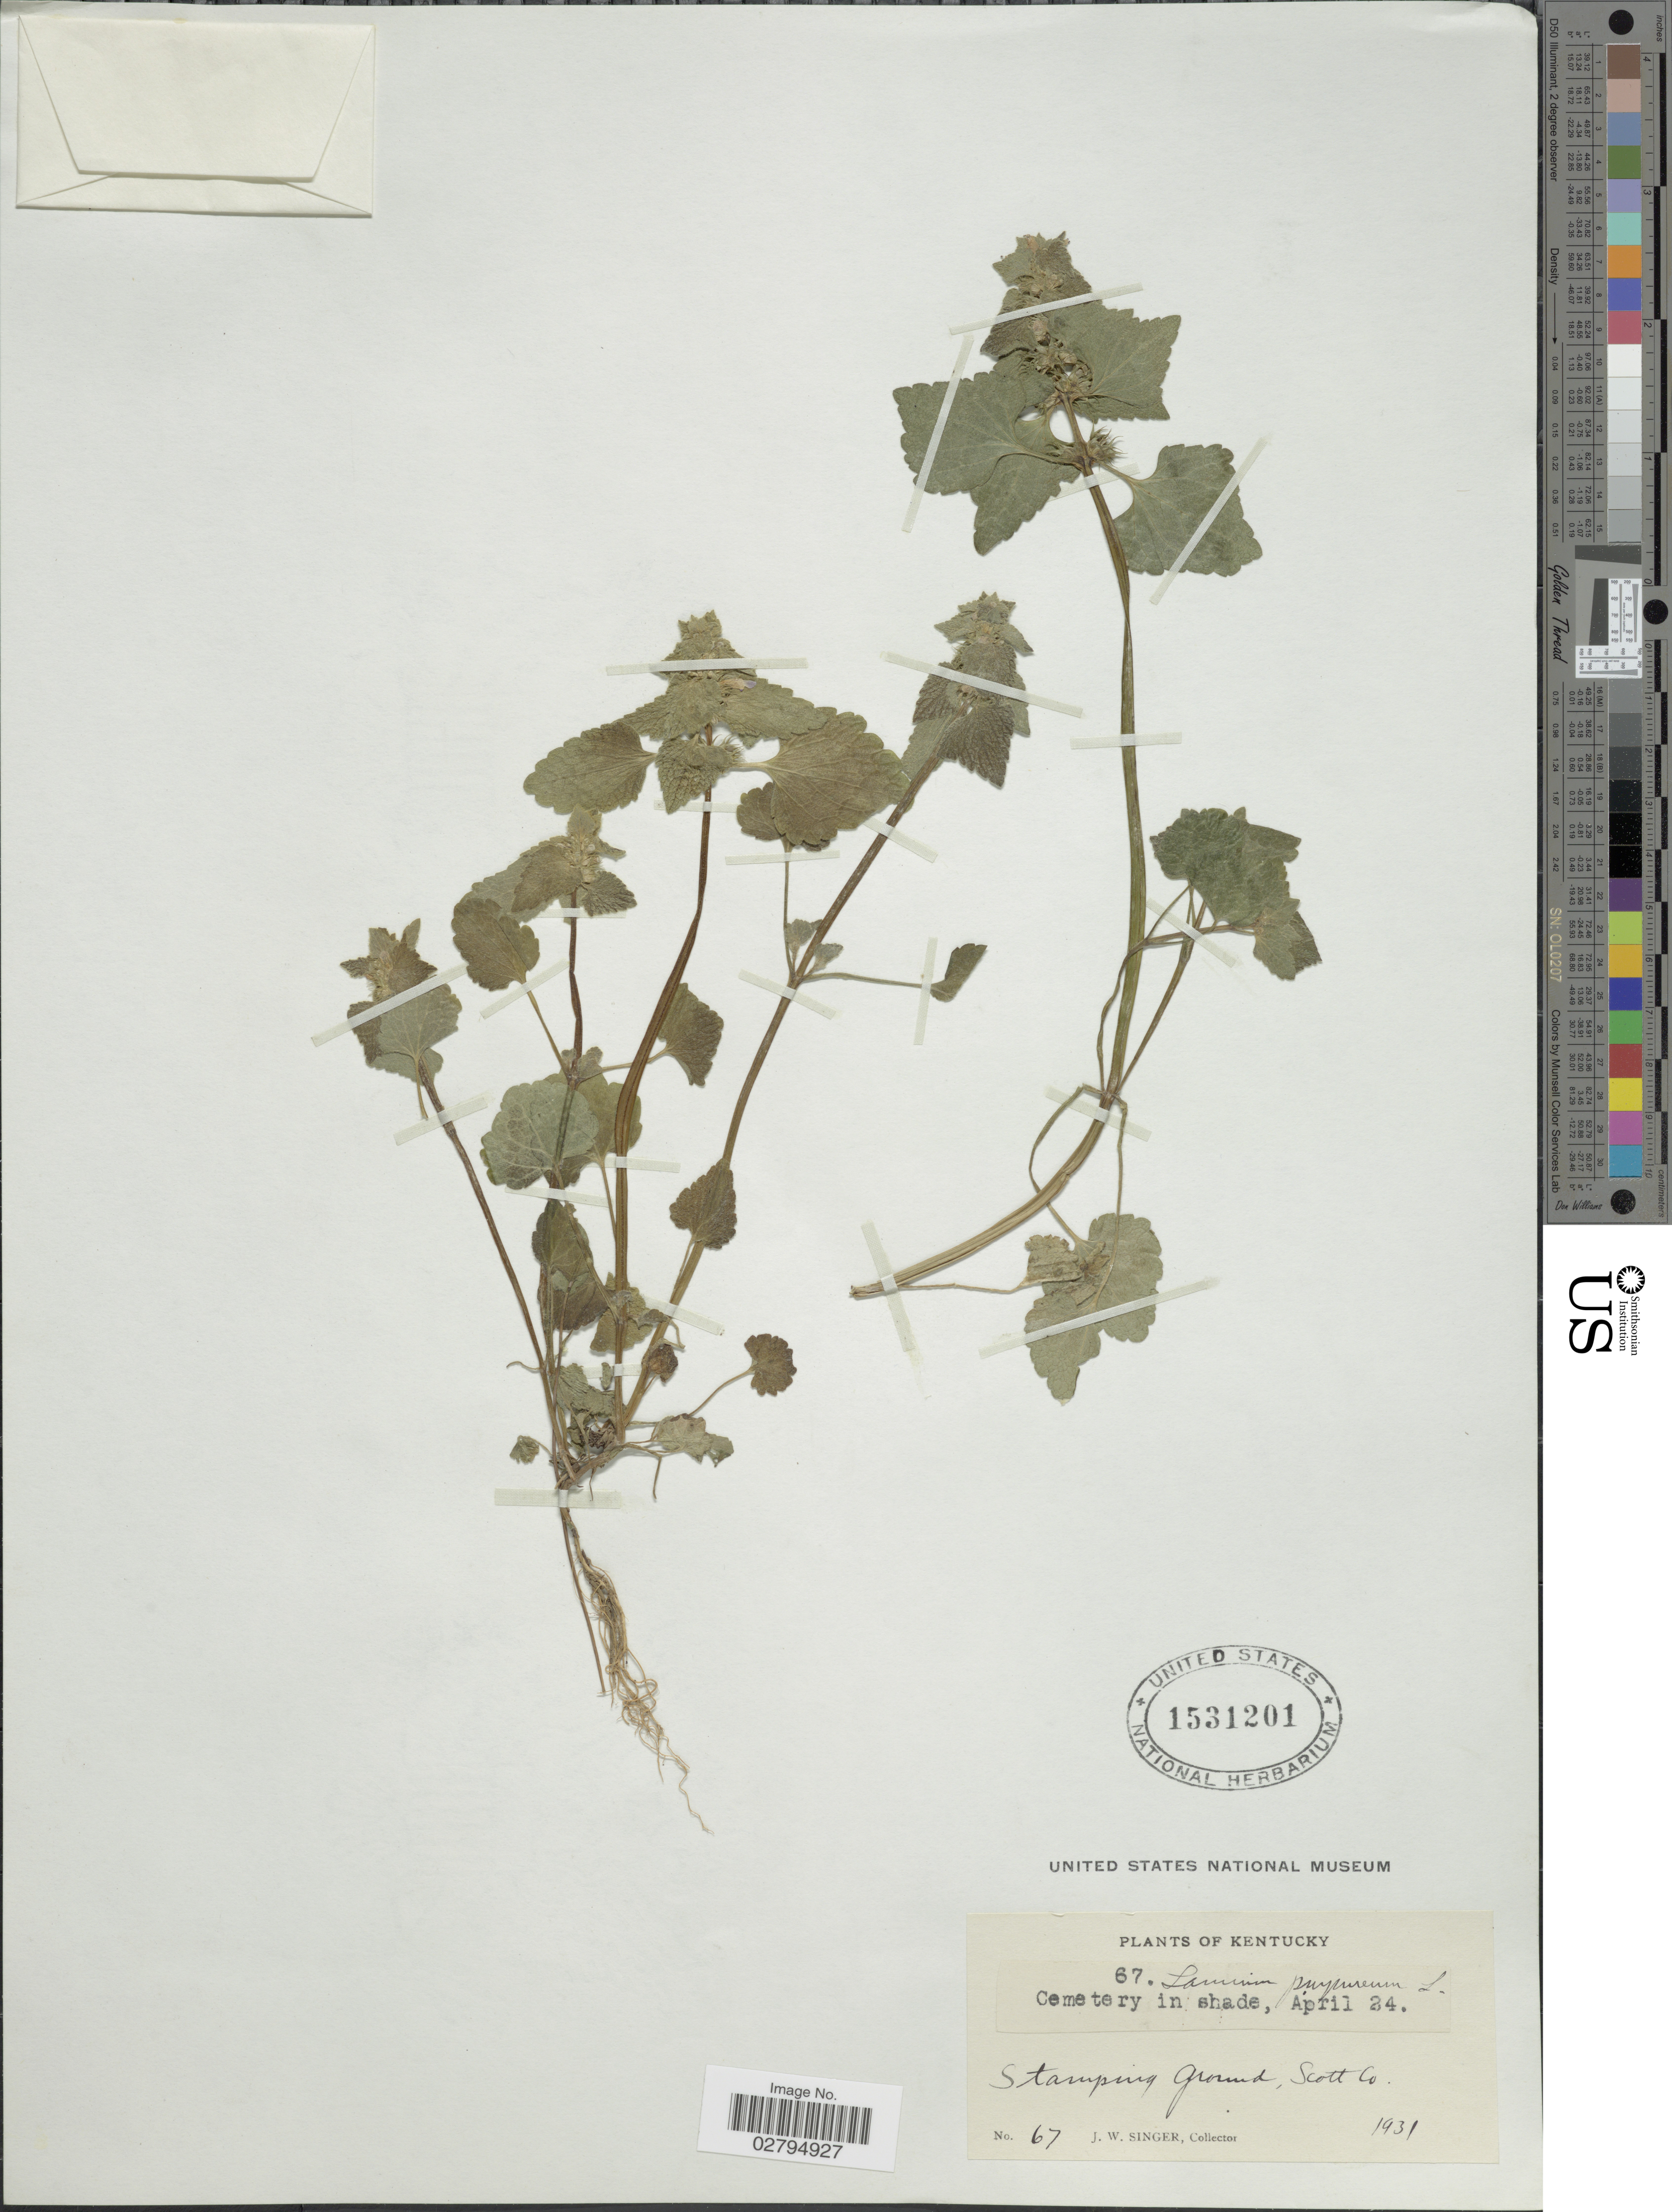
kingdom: Plantae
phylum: Tracheophyta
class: Magnoliopsida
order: Lamiales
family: Lamiaceae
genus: Lamium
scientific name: Lamium purpureum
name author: L.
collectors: J. EW. Singer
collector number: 67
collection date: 1931-04-24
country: United States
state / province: Kentucky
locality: Stamping Ground, Scott Co.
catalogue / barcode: US 1531201